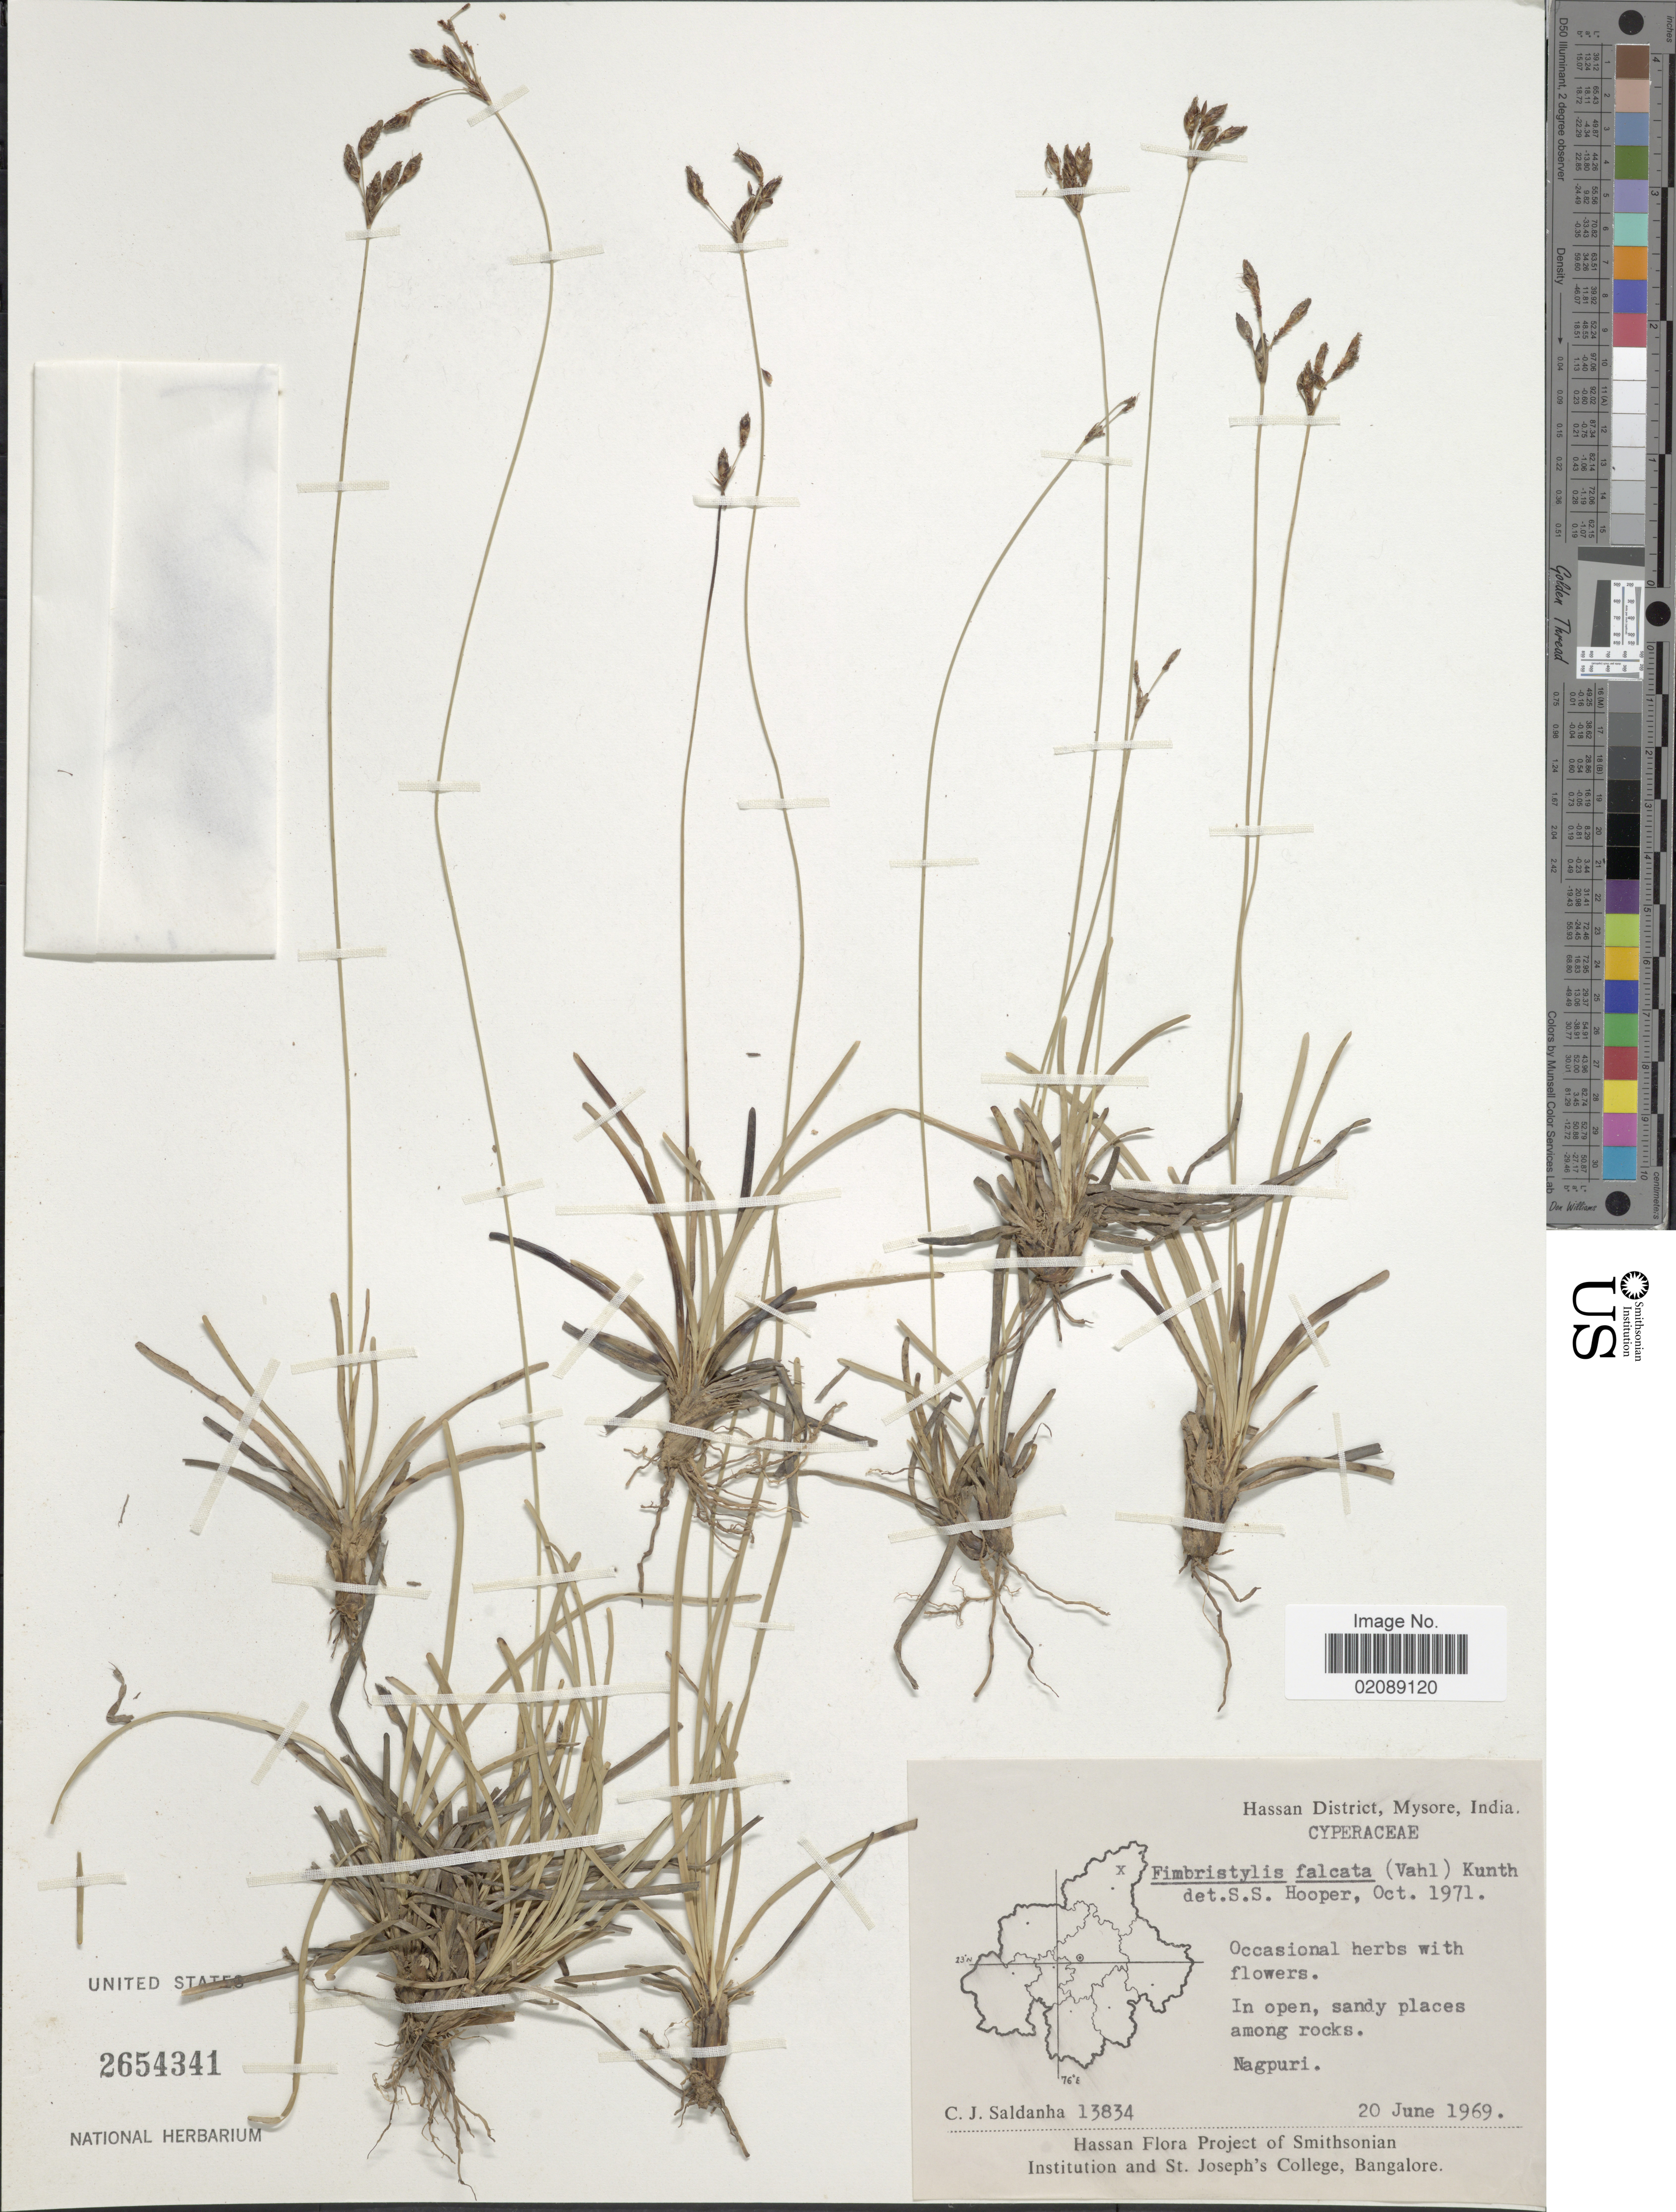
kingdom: Plantae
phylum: Tracheophyta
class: Liliopsida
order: Poales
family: Cyperaceae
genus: Fimbristylis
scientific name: Fimbristylis falcata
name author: (Vahl) Kunth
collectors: C. J. Saldanha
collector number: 13834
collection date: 1969-06-20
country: India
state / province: Karnataka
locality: Hassan District, Mysore, In open, sandy places among rocks. Nagpuri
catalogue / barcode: US 2654341